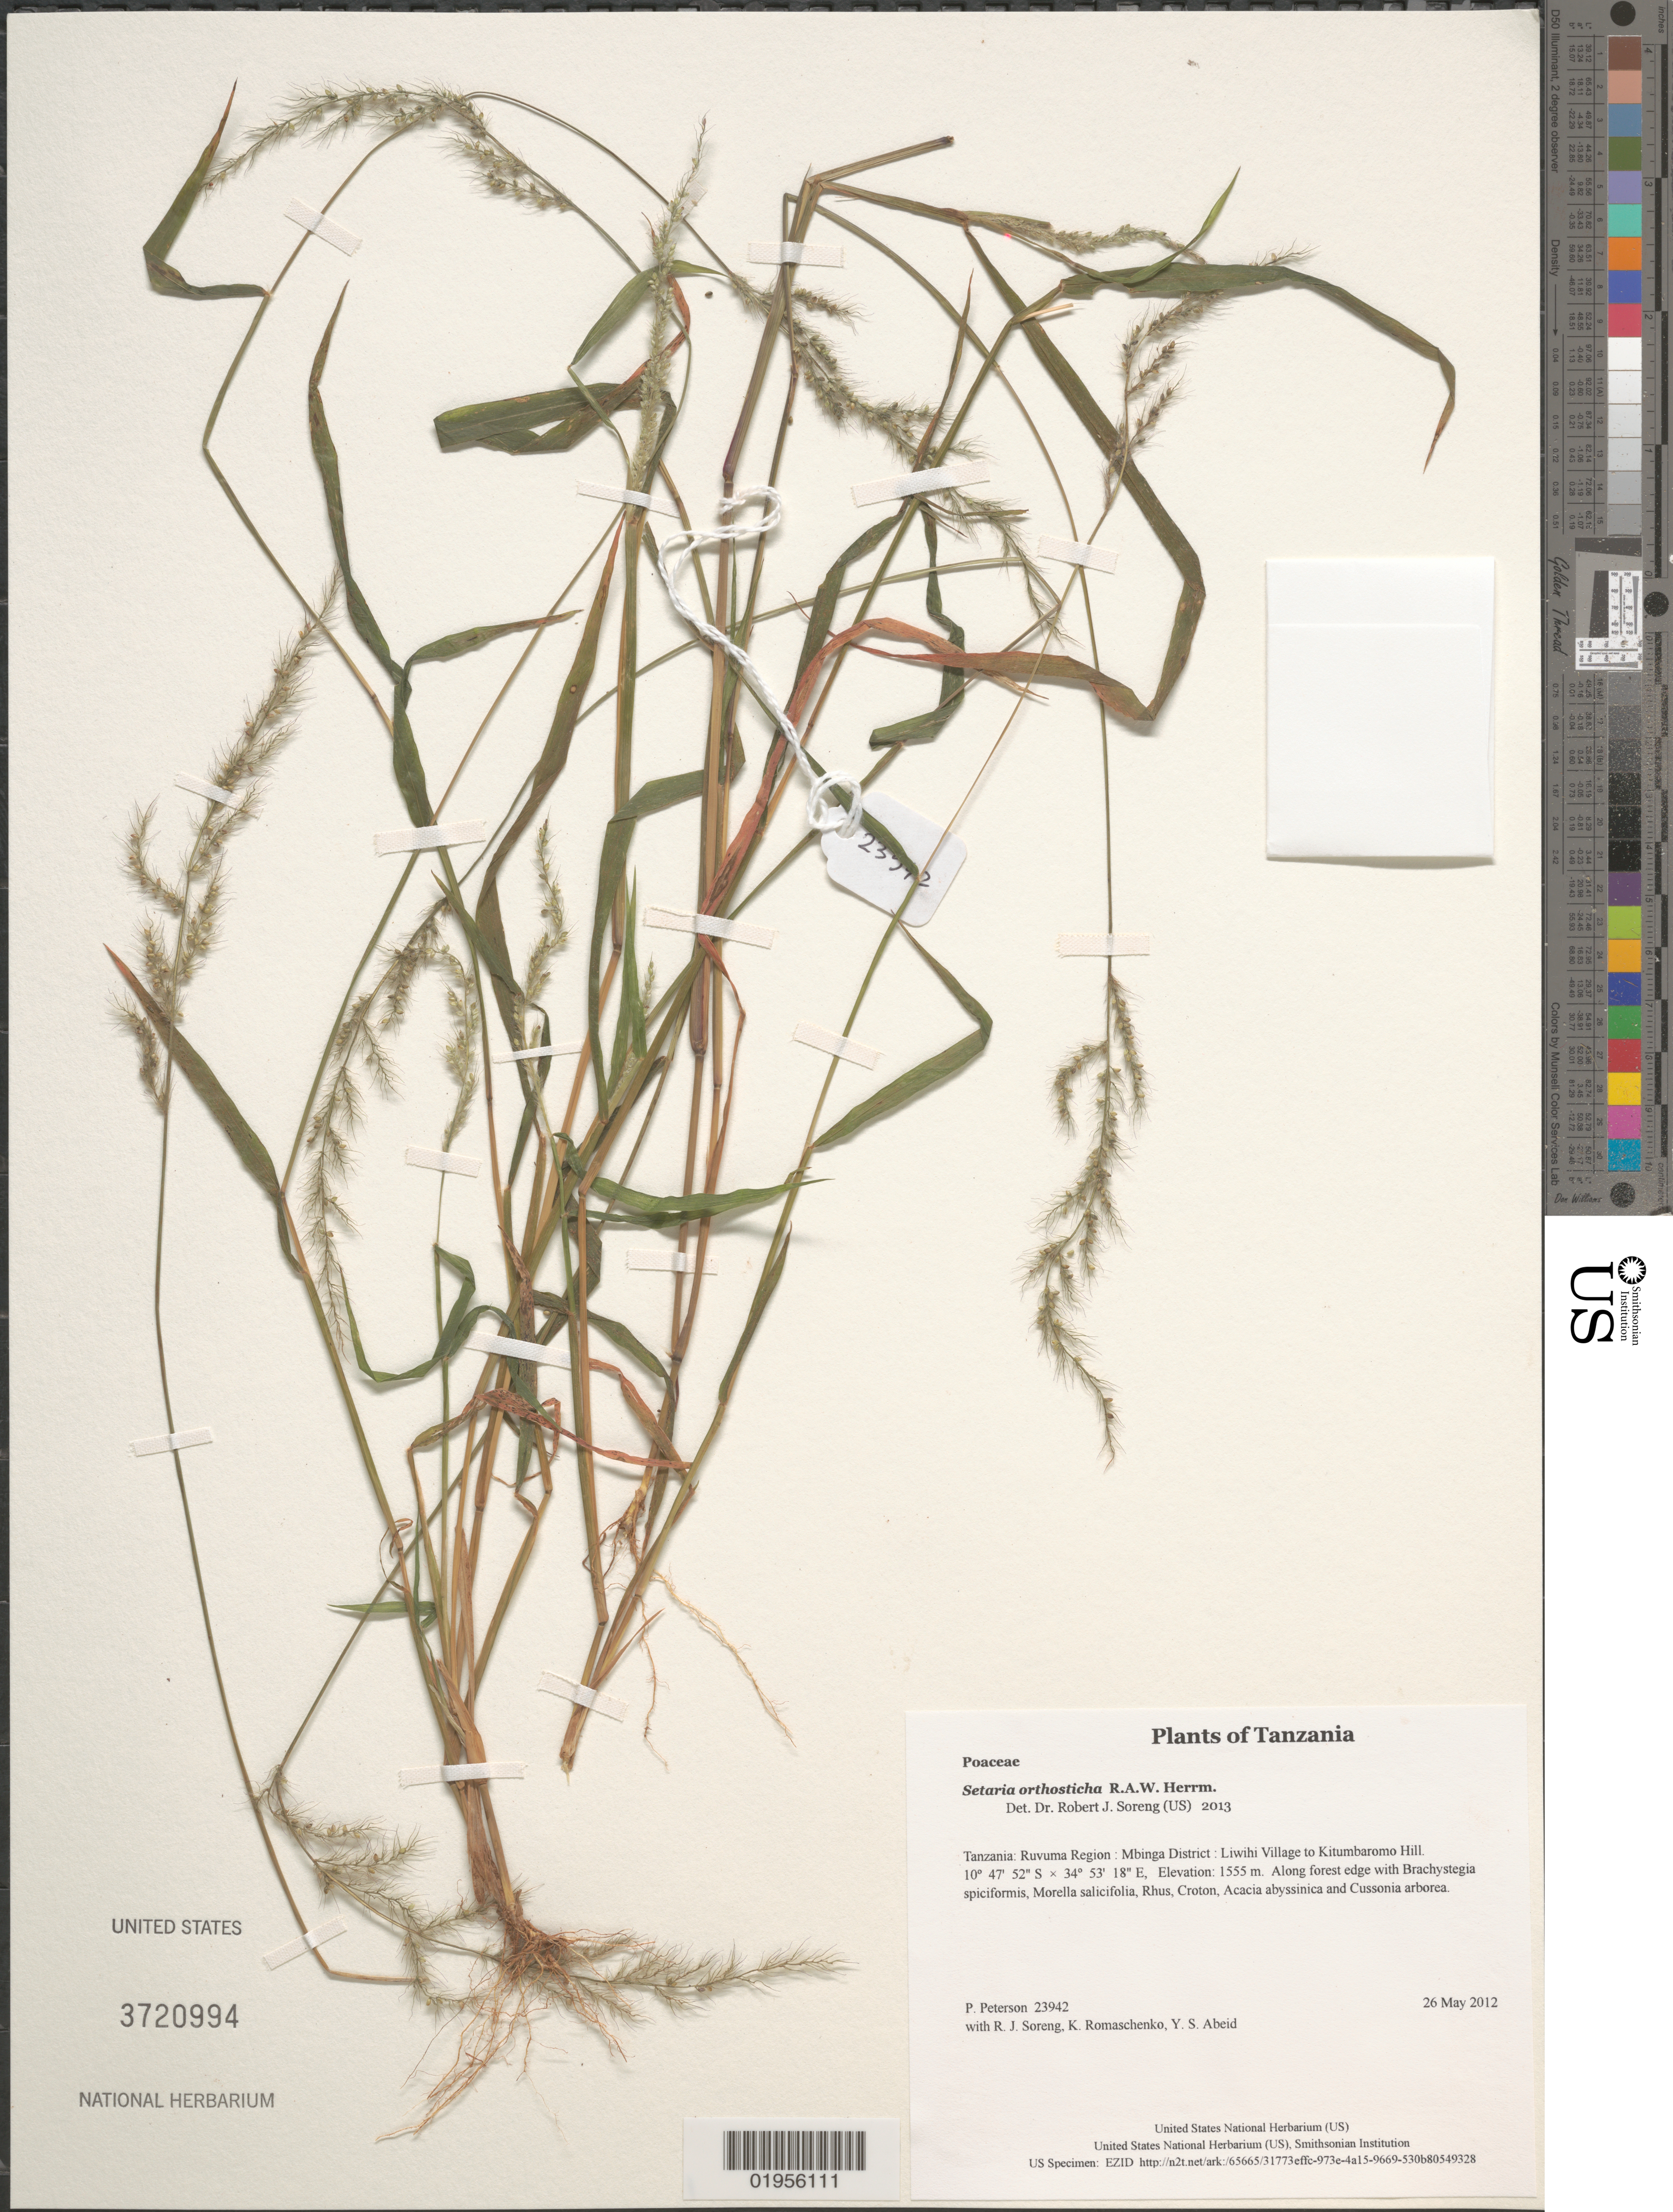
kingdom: Plantae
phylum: Tracheophyta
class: Liliopsida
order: Poales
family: Poaceae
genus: Setaria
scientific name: Setaria orthosticha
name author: R.A.W. Herrm.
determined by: Soreng, Robert J., Research Associate (BOT), Smithsonian Institution - National Museum of Natural History (UNITED STATES)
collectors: P. M. Peterson, R. J. Soreng, K. Romaschenko & Y. Abeid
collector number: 23942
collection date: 2012-05-26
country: Tanzania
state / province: Ruvuma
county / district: Mbinga District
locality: Liwihi Village to Kitumbaromo Hill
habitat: Along forest edge with Brachystegia spiciformis, Morella salicifolia, Rhus, Croton, Acacia abyssinica and Cussonia arborea.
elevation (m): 1555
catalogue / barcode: US 3720994